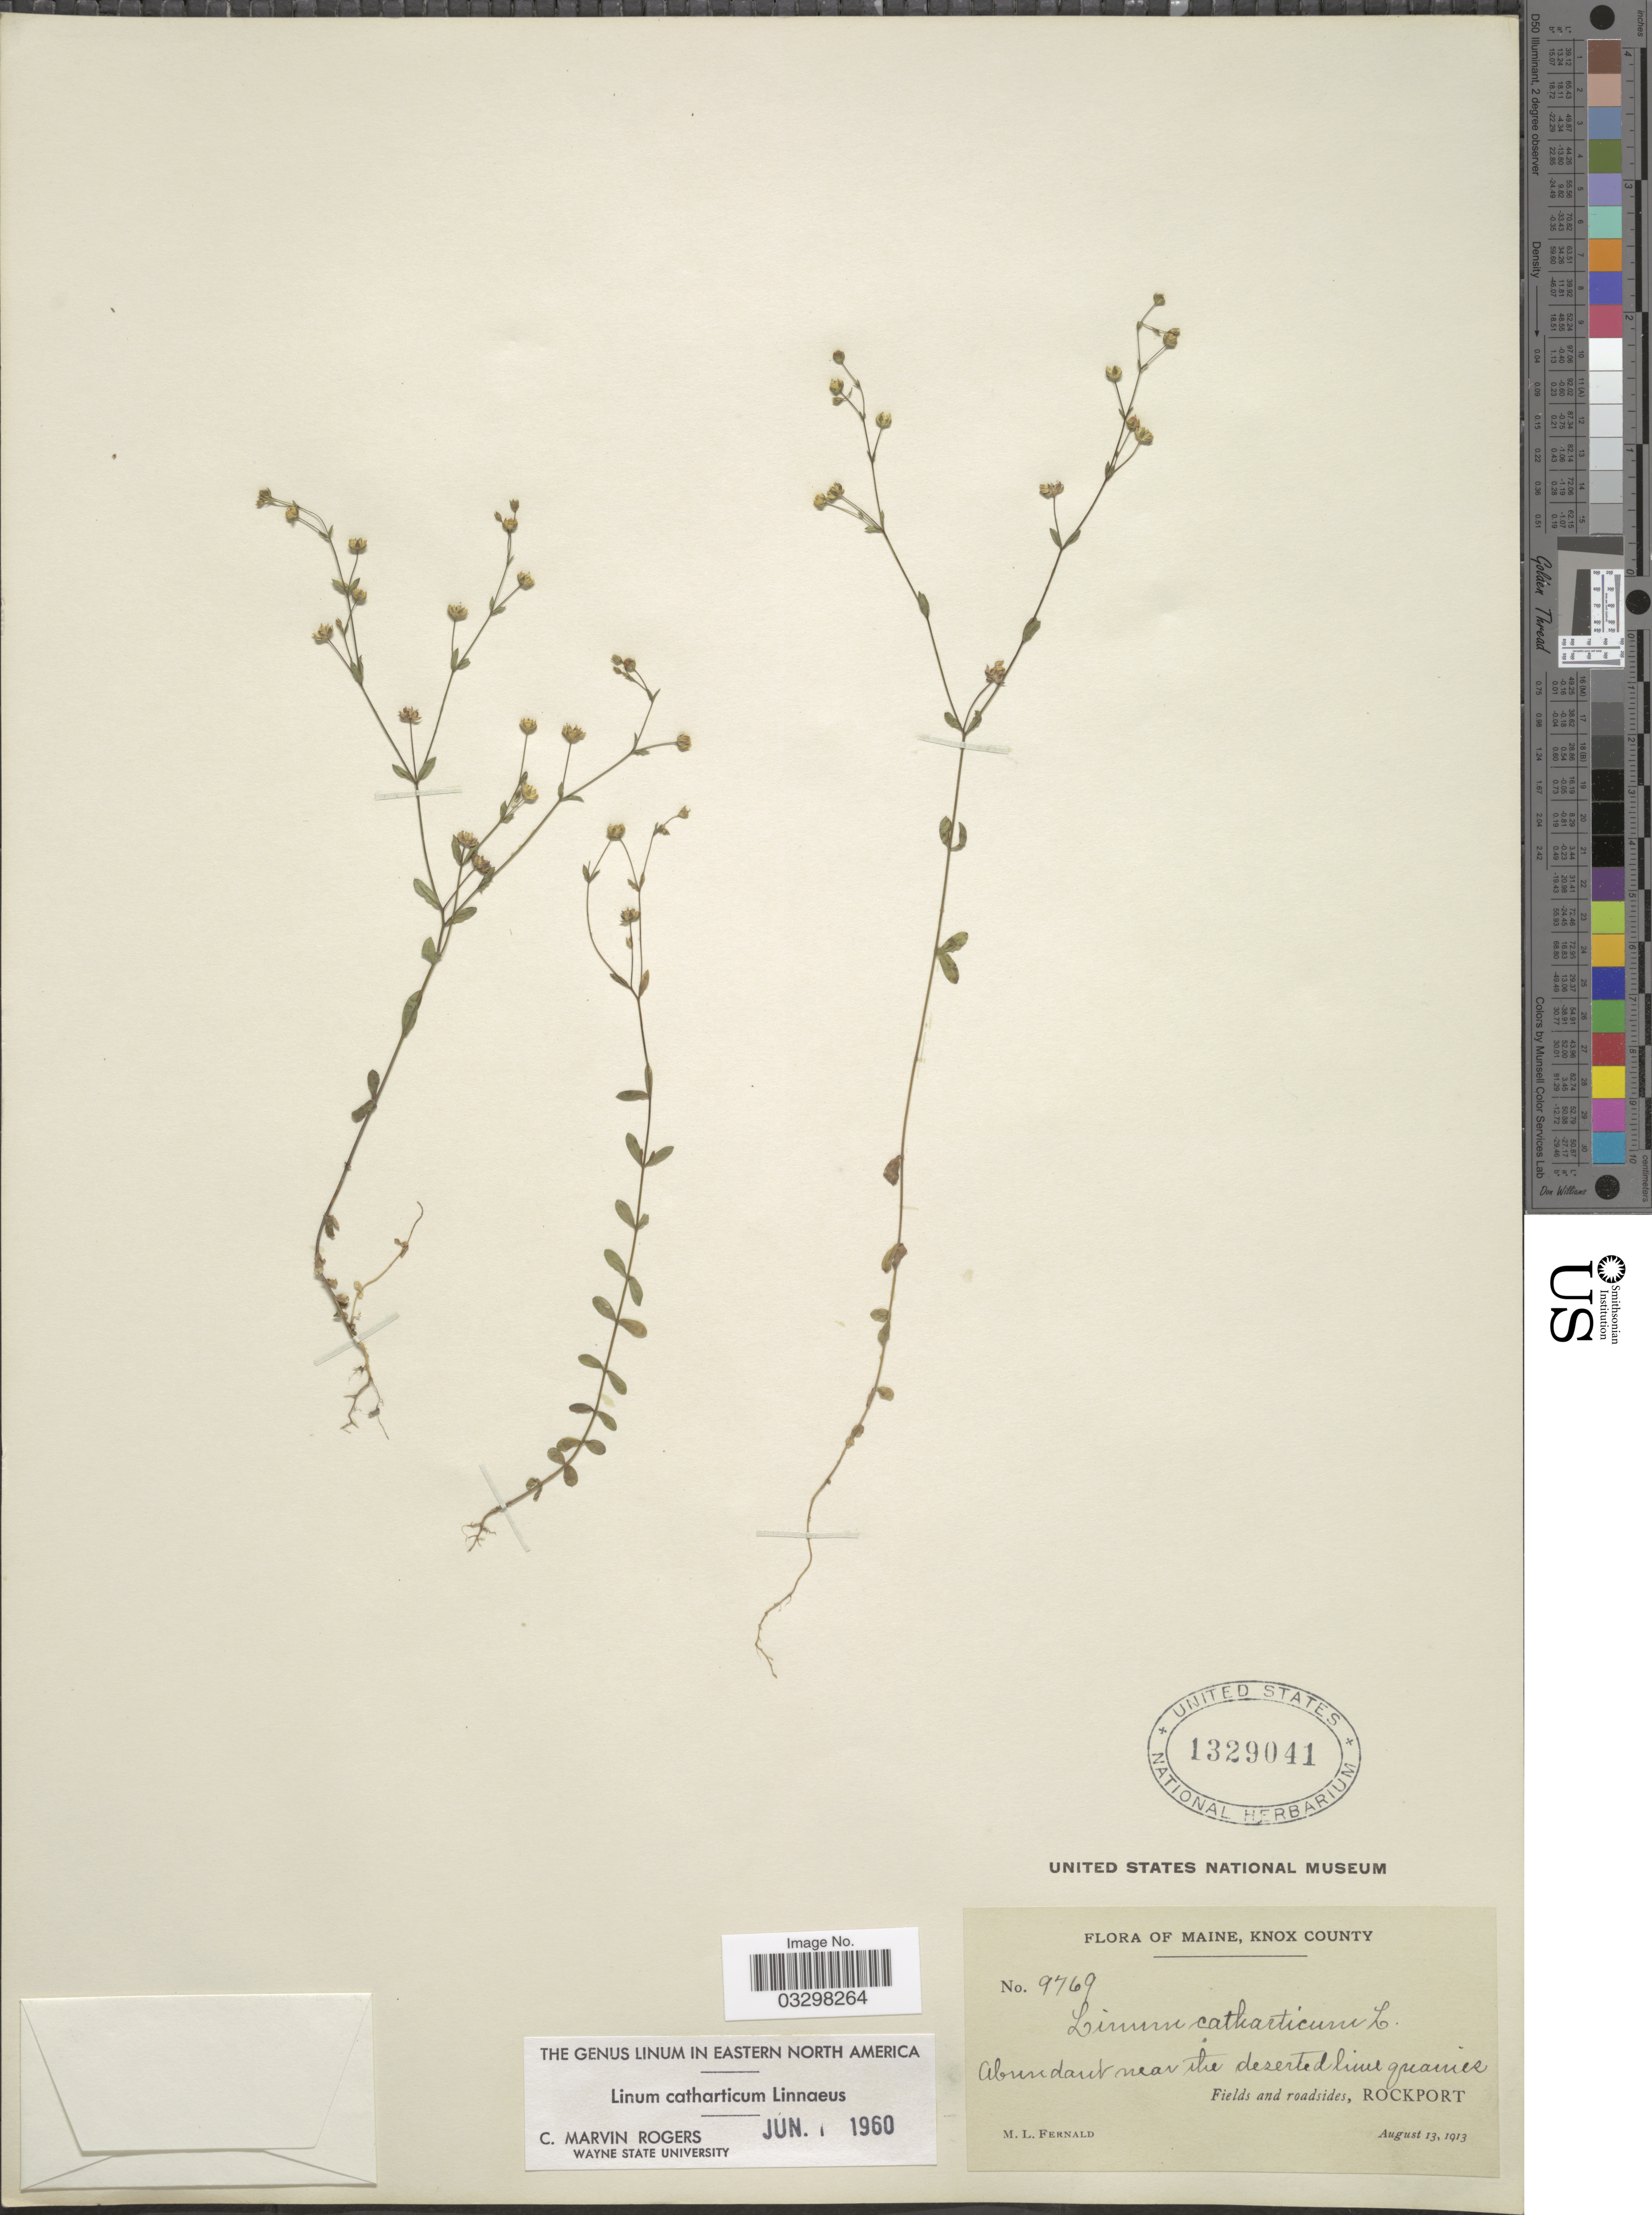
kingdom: Plantae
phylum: Tracheophyta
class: Magnoliopsida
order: Malpighiales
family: Linaceae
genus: Linum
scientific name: Linum catharticum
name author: L.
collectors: M. L. Fernald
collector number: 9769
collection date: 1913-08-13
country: United States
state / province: Maine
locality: Knox County. Abundant near the deserted lime prairies. Rockport.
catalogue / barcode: US 1329041